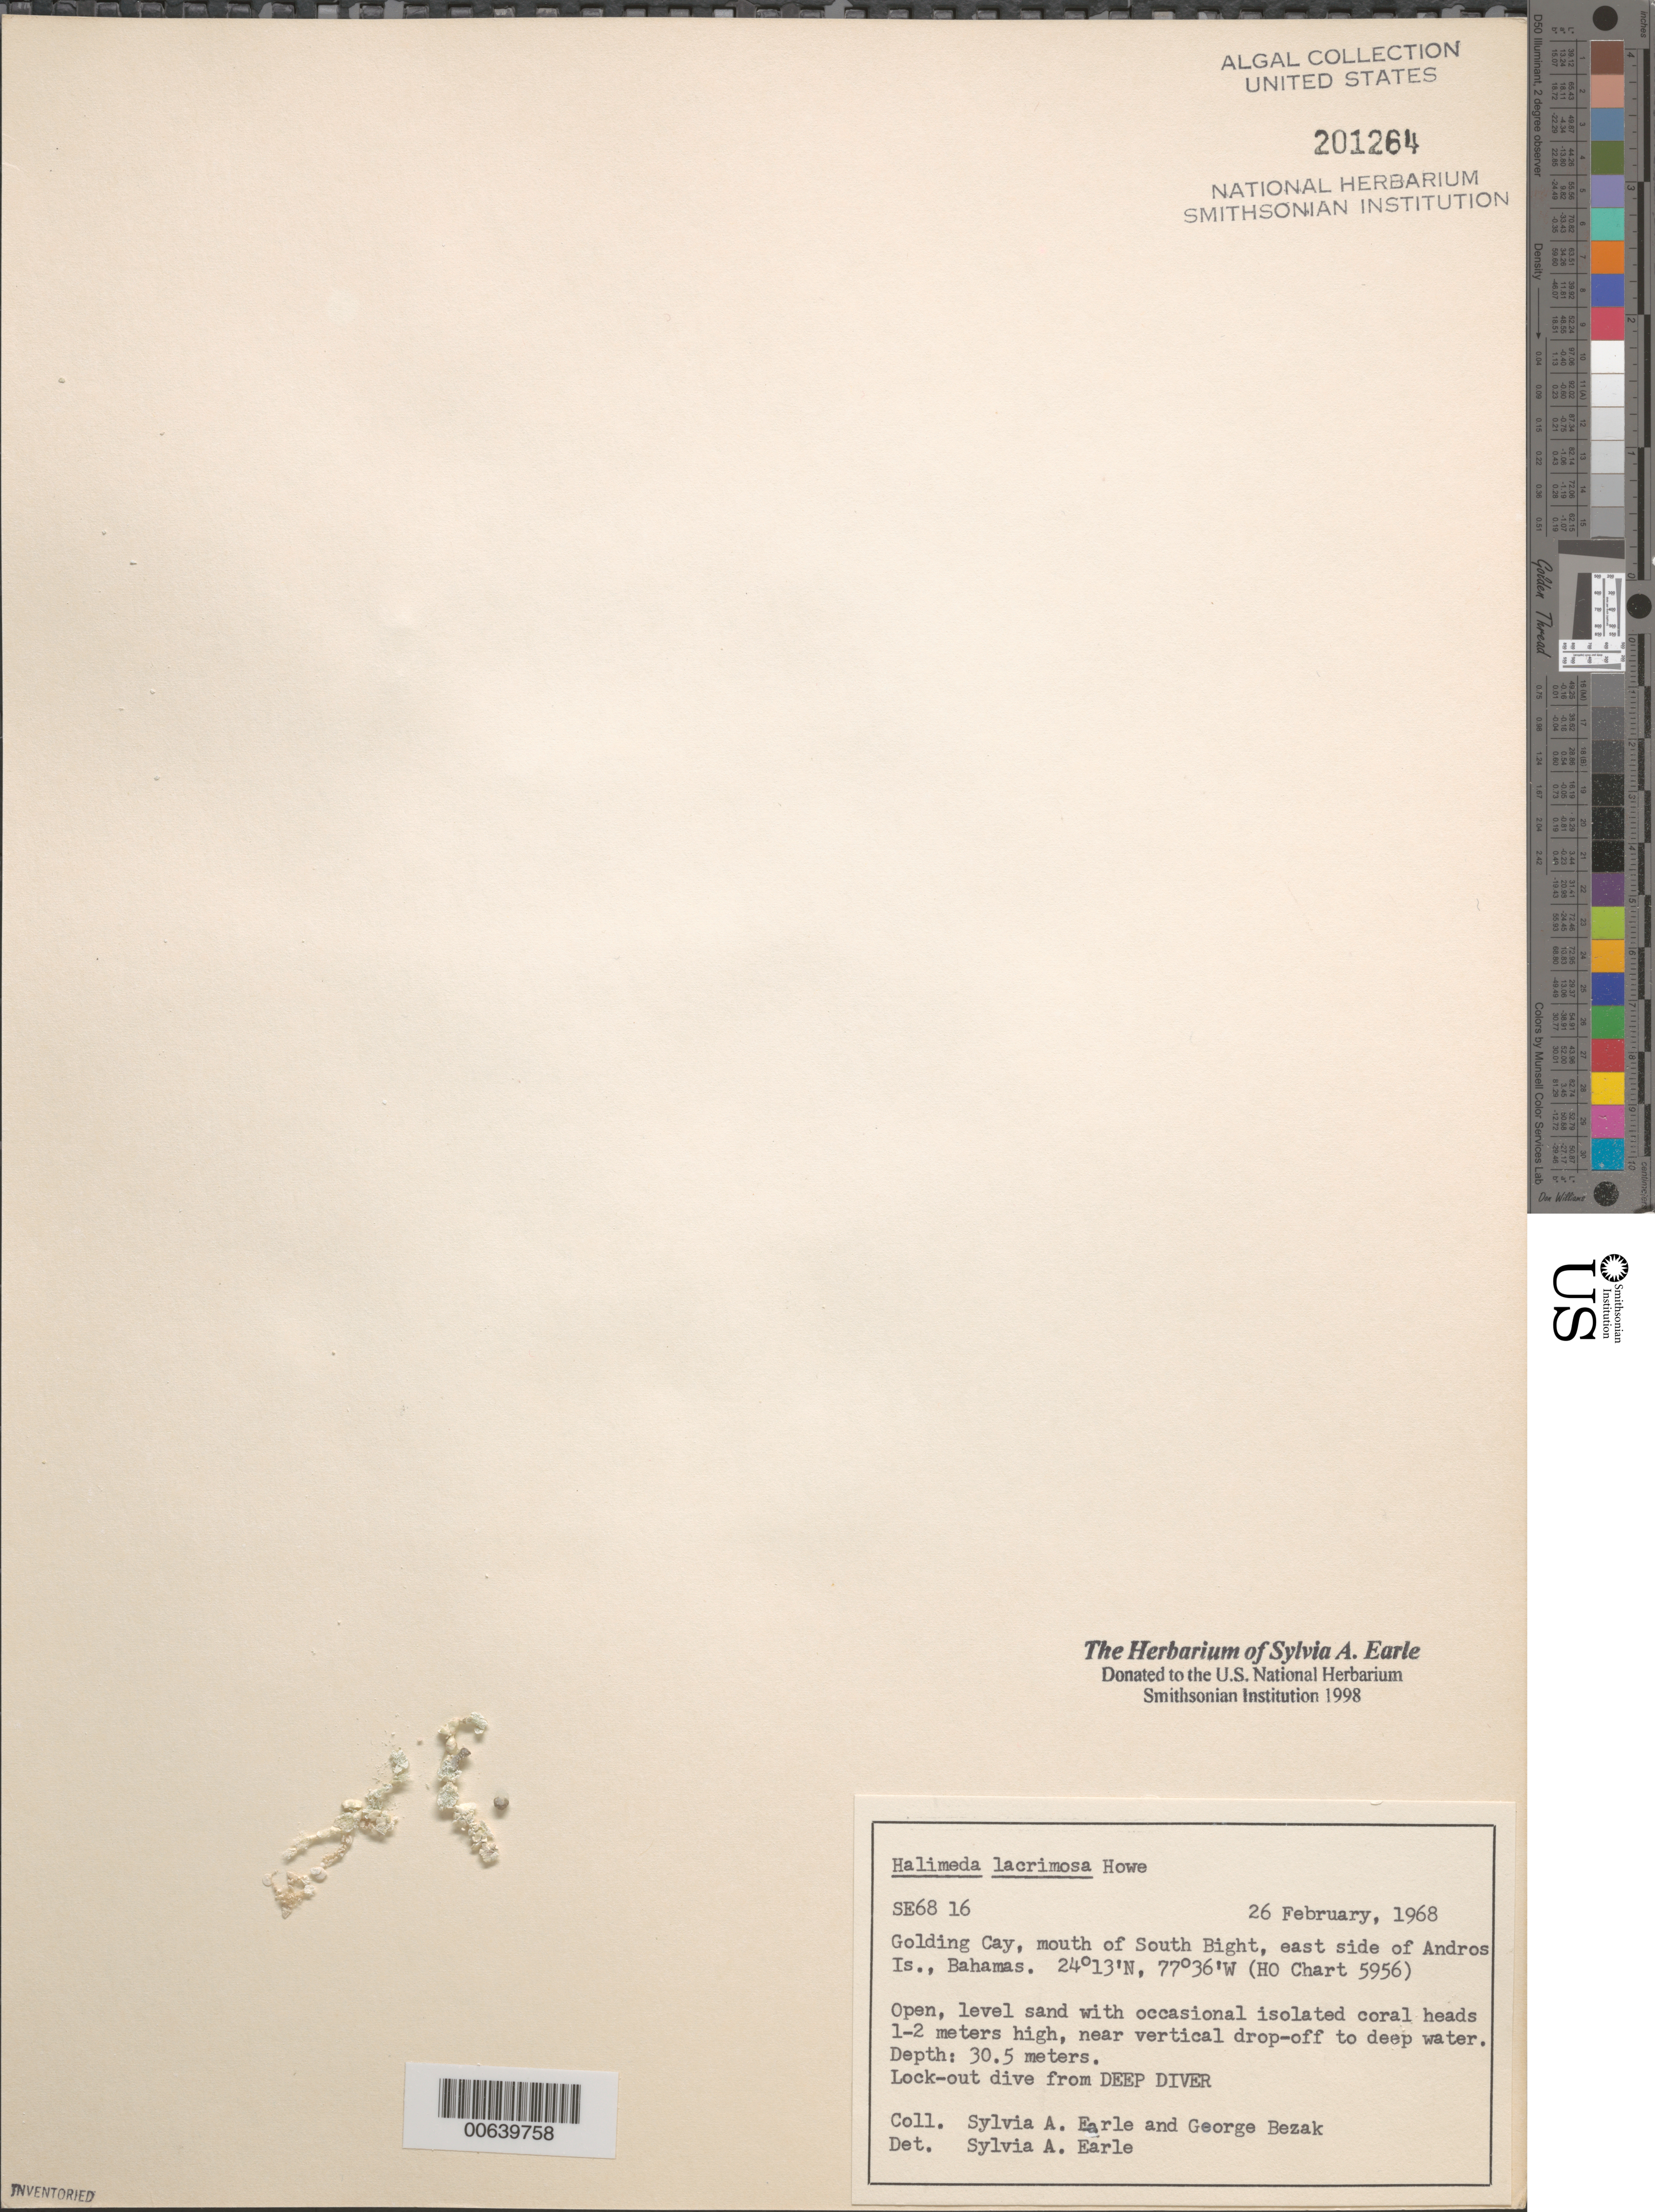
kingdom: Plantae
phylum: Chlorophyta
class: Ulvophyceae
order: Bryopsidales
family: Halimedaceae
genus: Halimeda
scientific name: Halimeda lacrimosa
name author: M. Howe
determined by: Earle, S. A.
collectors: S. A. Earle & G. Bezak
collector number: Se 6816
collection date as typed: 26 Feb 1968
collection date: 1968-02-26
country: Bahamas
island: Golding Cay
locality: South Bight mouth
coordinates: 24 13' N, 77 36' W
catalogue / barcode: US 201264